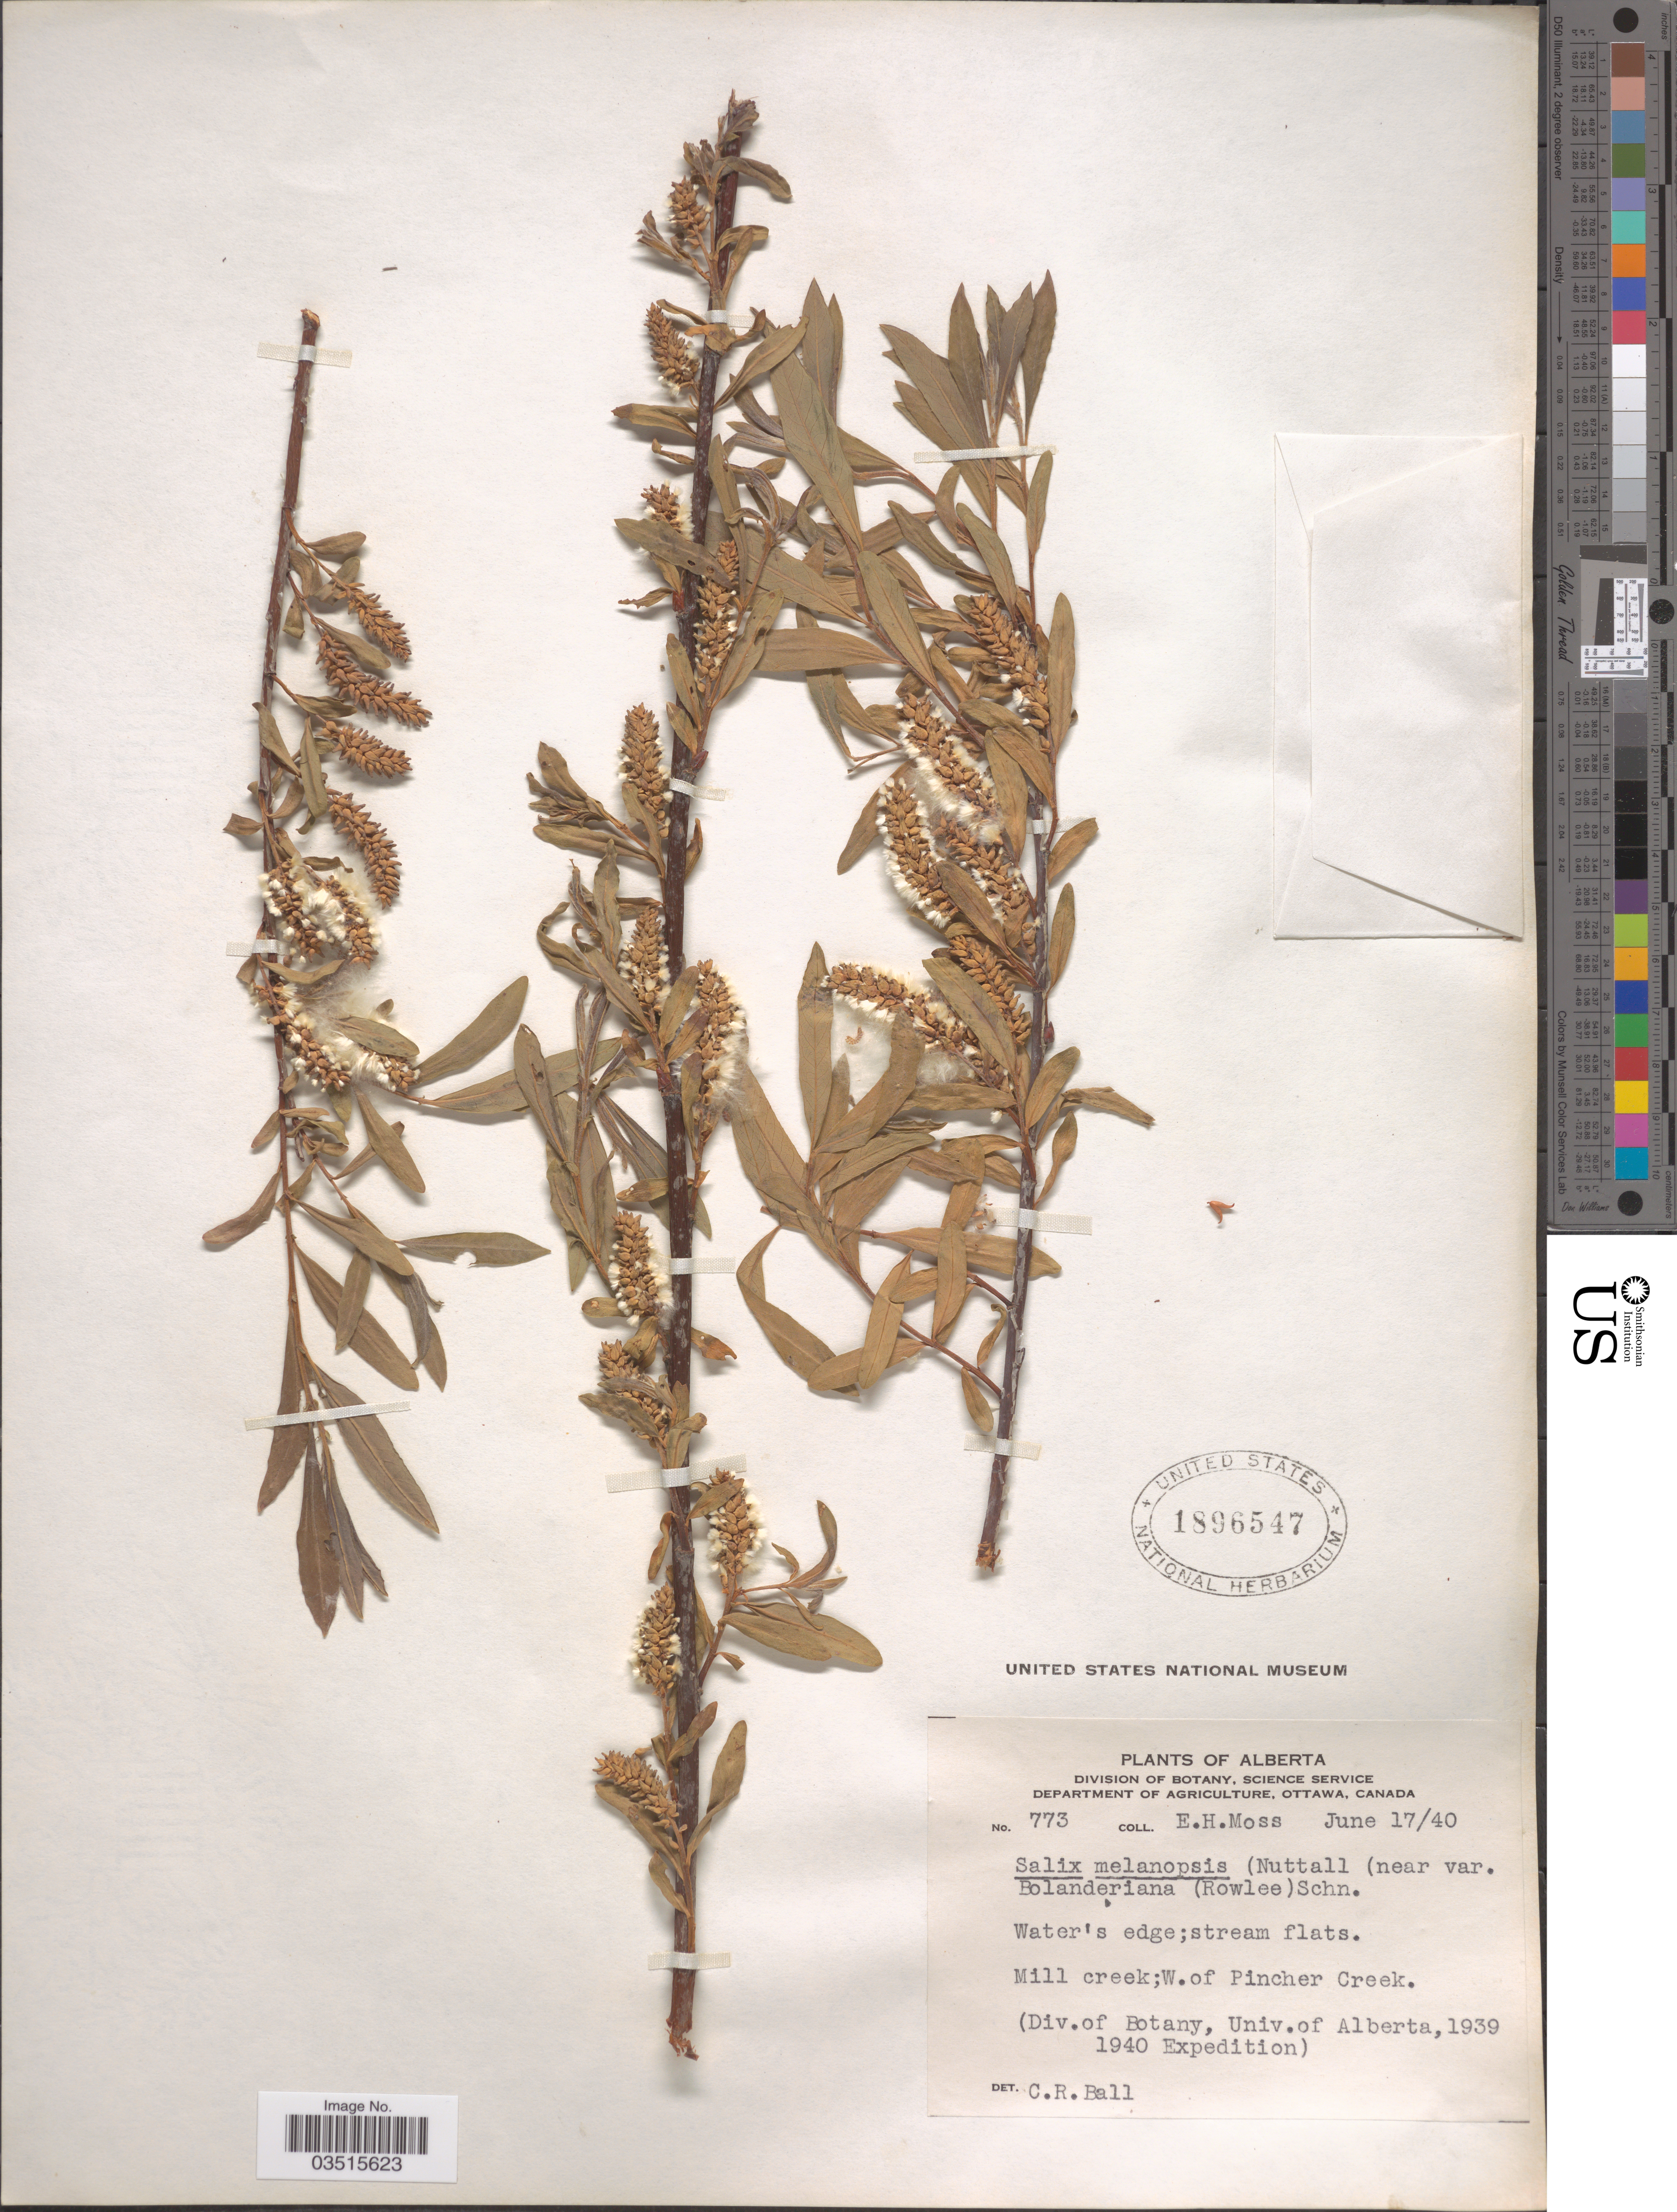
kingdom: Plantae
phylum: Tracheophyta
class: Magnoliopsida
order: Malpighiales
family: Salicaceae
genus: Salix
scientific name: Salix melanopsis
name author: Nutt.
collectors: E. Moss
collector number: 773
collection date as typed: Transcribed d/m/y: 17/6/40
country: Canada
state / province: Alberta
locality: Mill Creek; W. of Pincher Creek.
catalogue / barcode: US 1896547